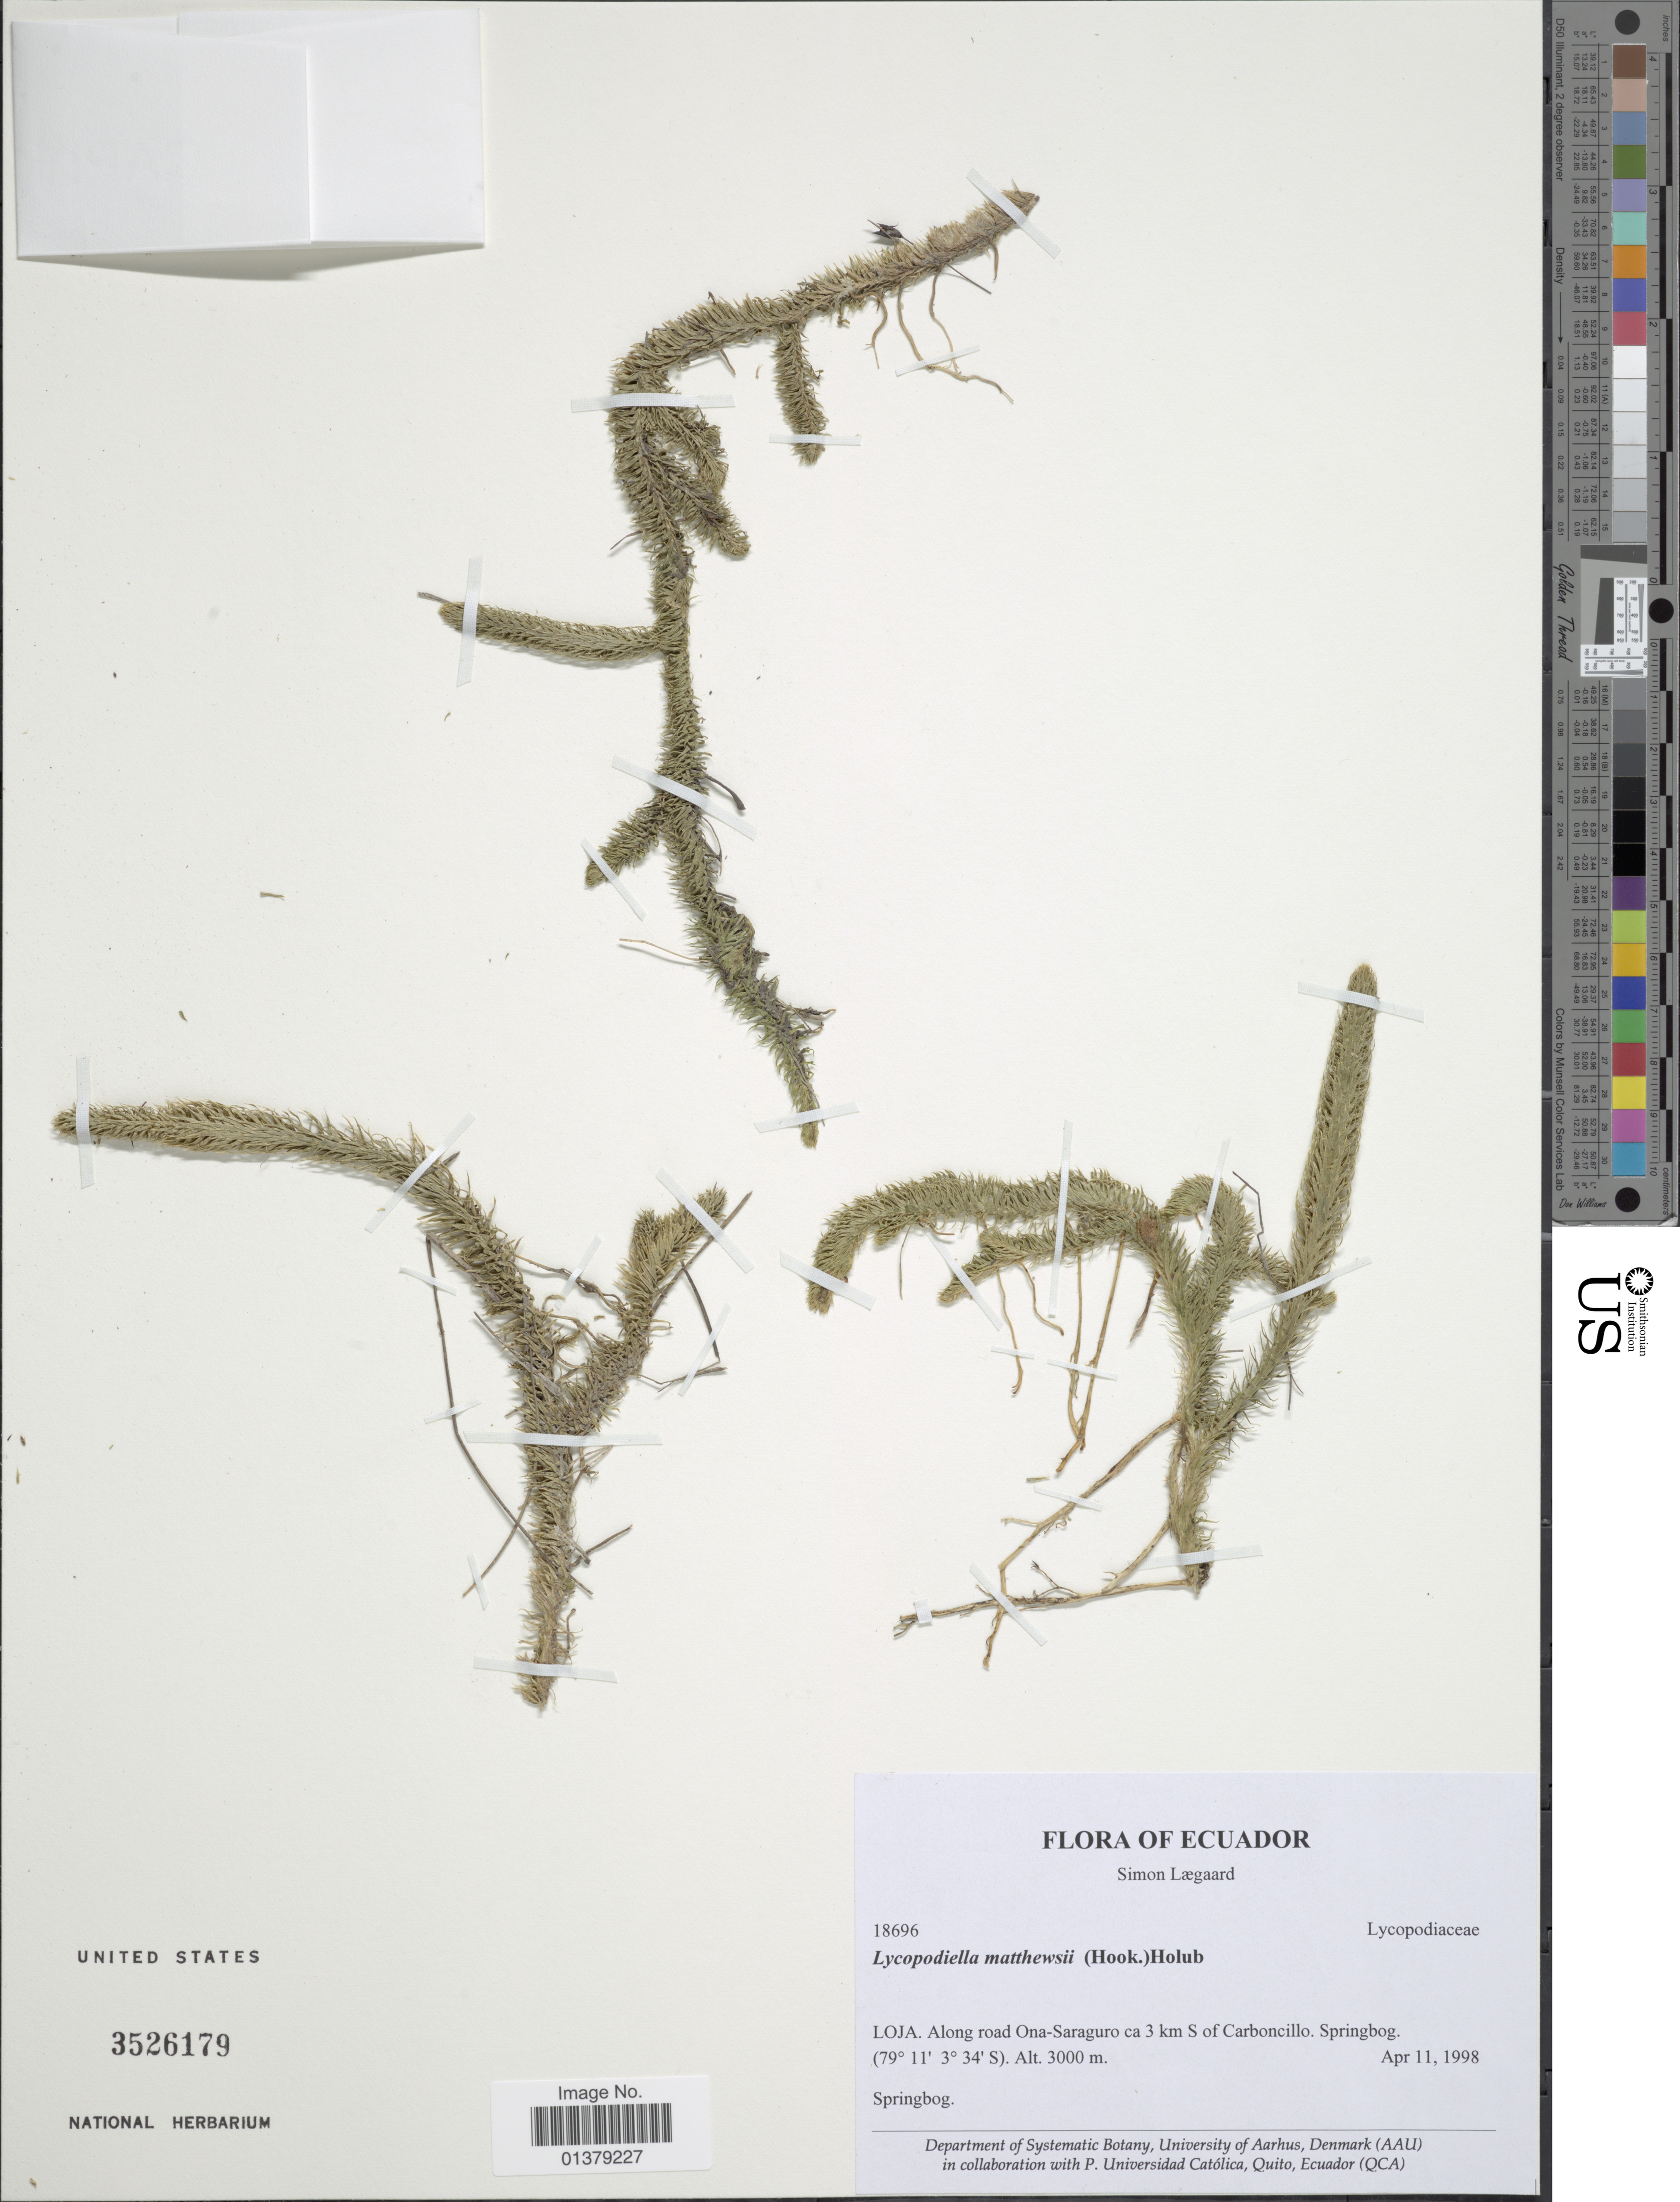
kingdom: Plantae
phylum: Tracheophyta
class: Lycopodiopsida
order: Lycopodiales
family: Lycopodiaceae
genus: Lycopodiella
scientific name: Lycopodiella matthewsii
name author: (Hook.) Holub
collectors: S. Lægaard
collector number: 18696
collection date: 1998-04-11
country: Ecuador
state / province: Loja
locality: Along road Ona-Saraguro ca 3 km S of Carboncillo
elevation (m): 3000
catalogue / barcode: US 3526179